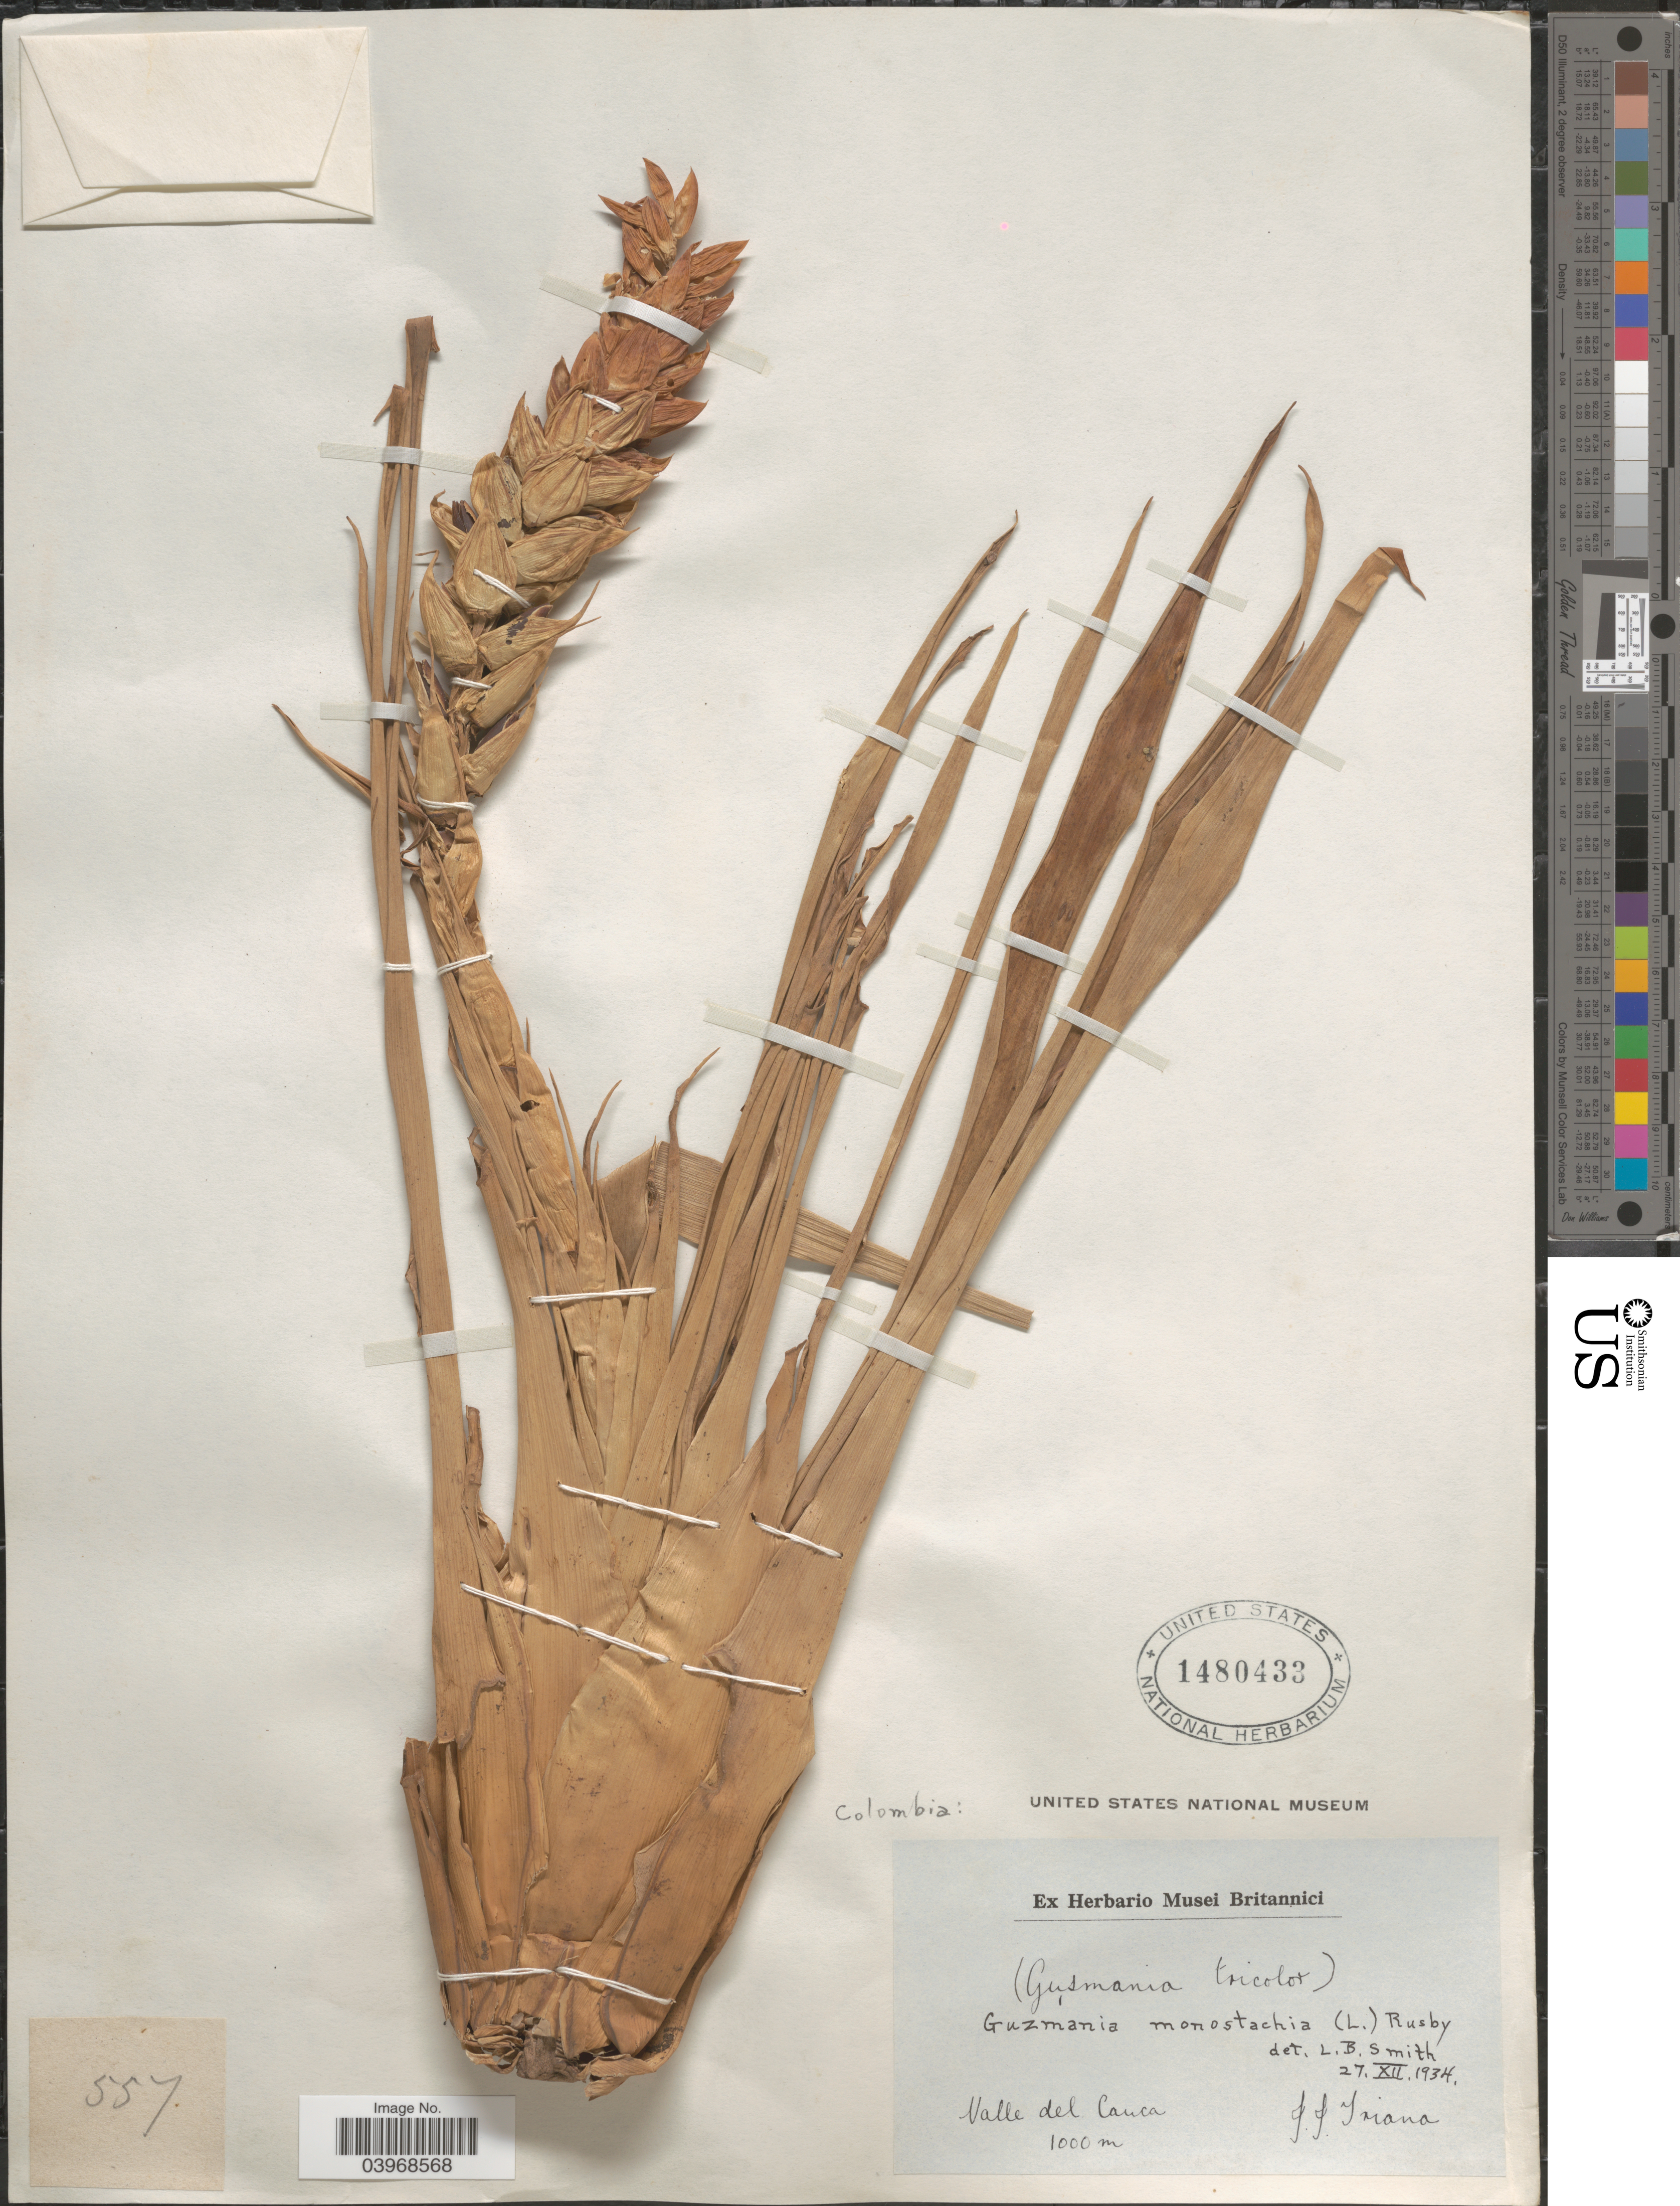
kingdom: Plantae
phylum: Tracheophyta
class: Liliopsida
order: Poales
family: Bromeliaceae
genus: Guzmania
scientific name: Guzmania monostachia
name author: (L.) Rusby ex Mez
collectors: J. J. Triana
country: Colombia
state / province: Valle del Cauca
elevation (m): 1000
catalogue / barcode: US 1480433